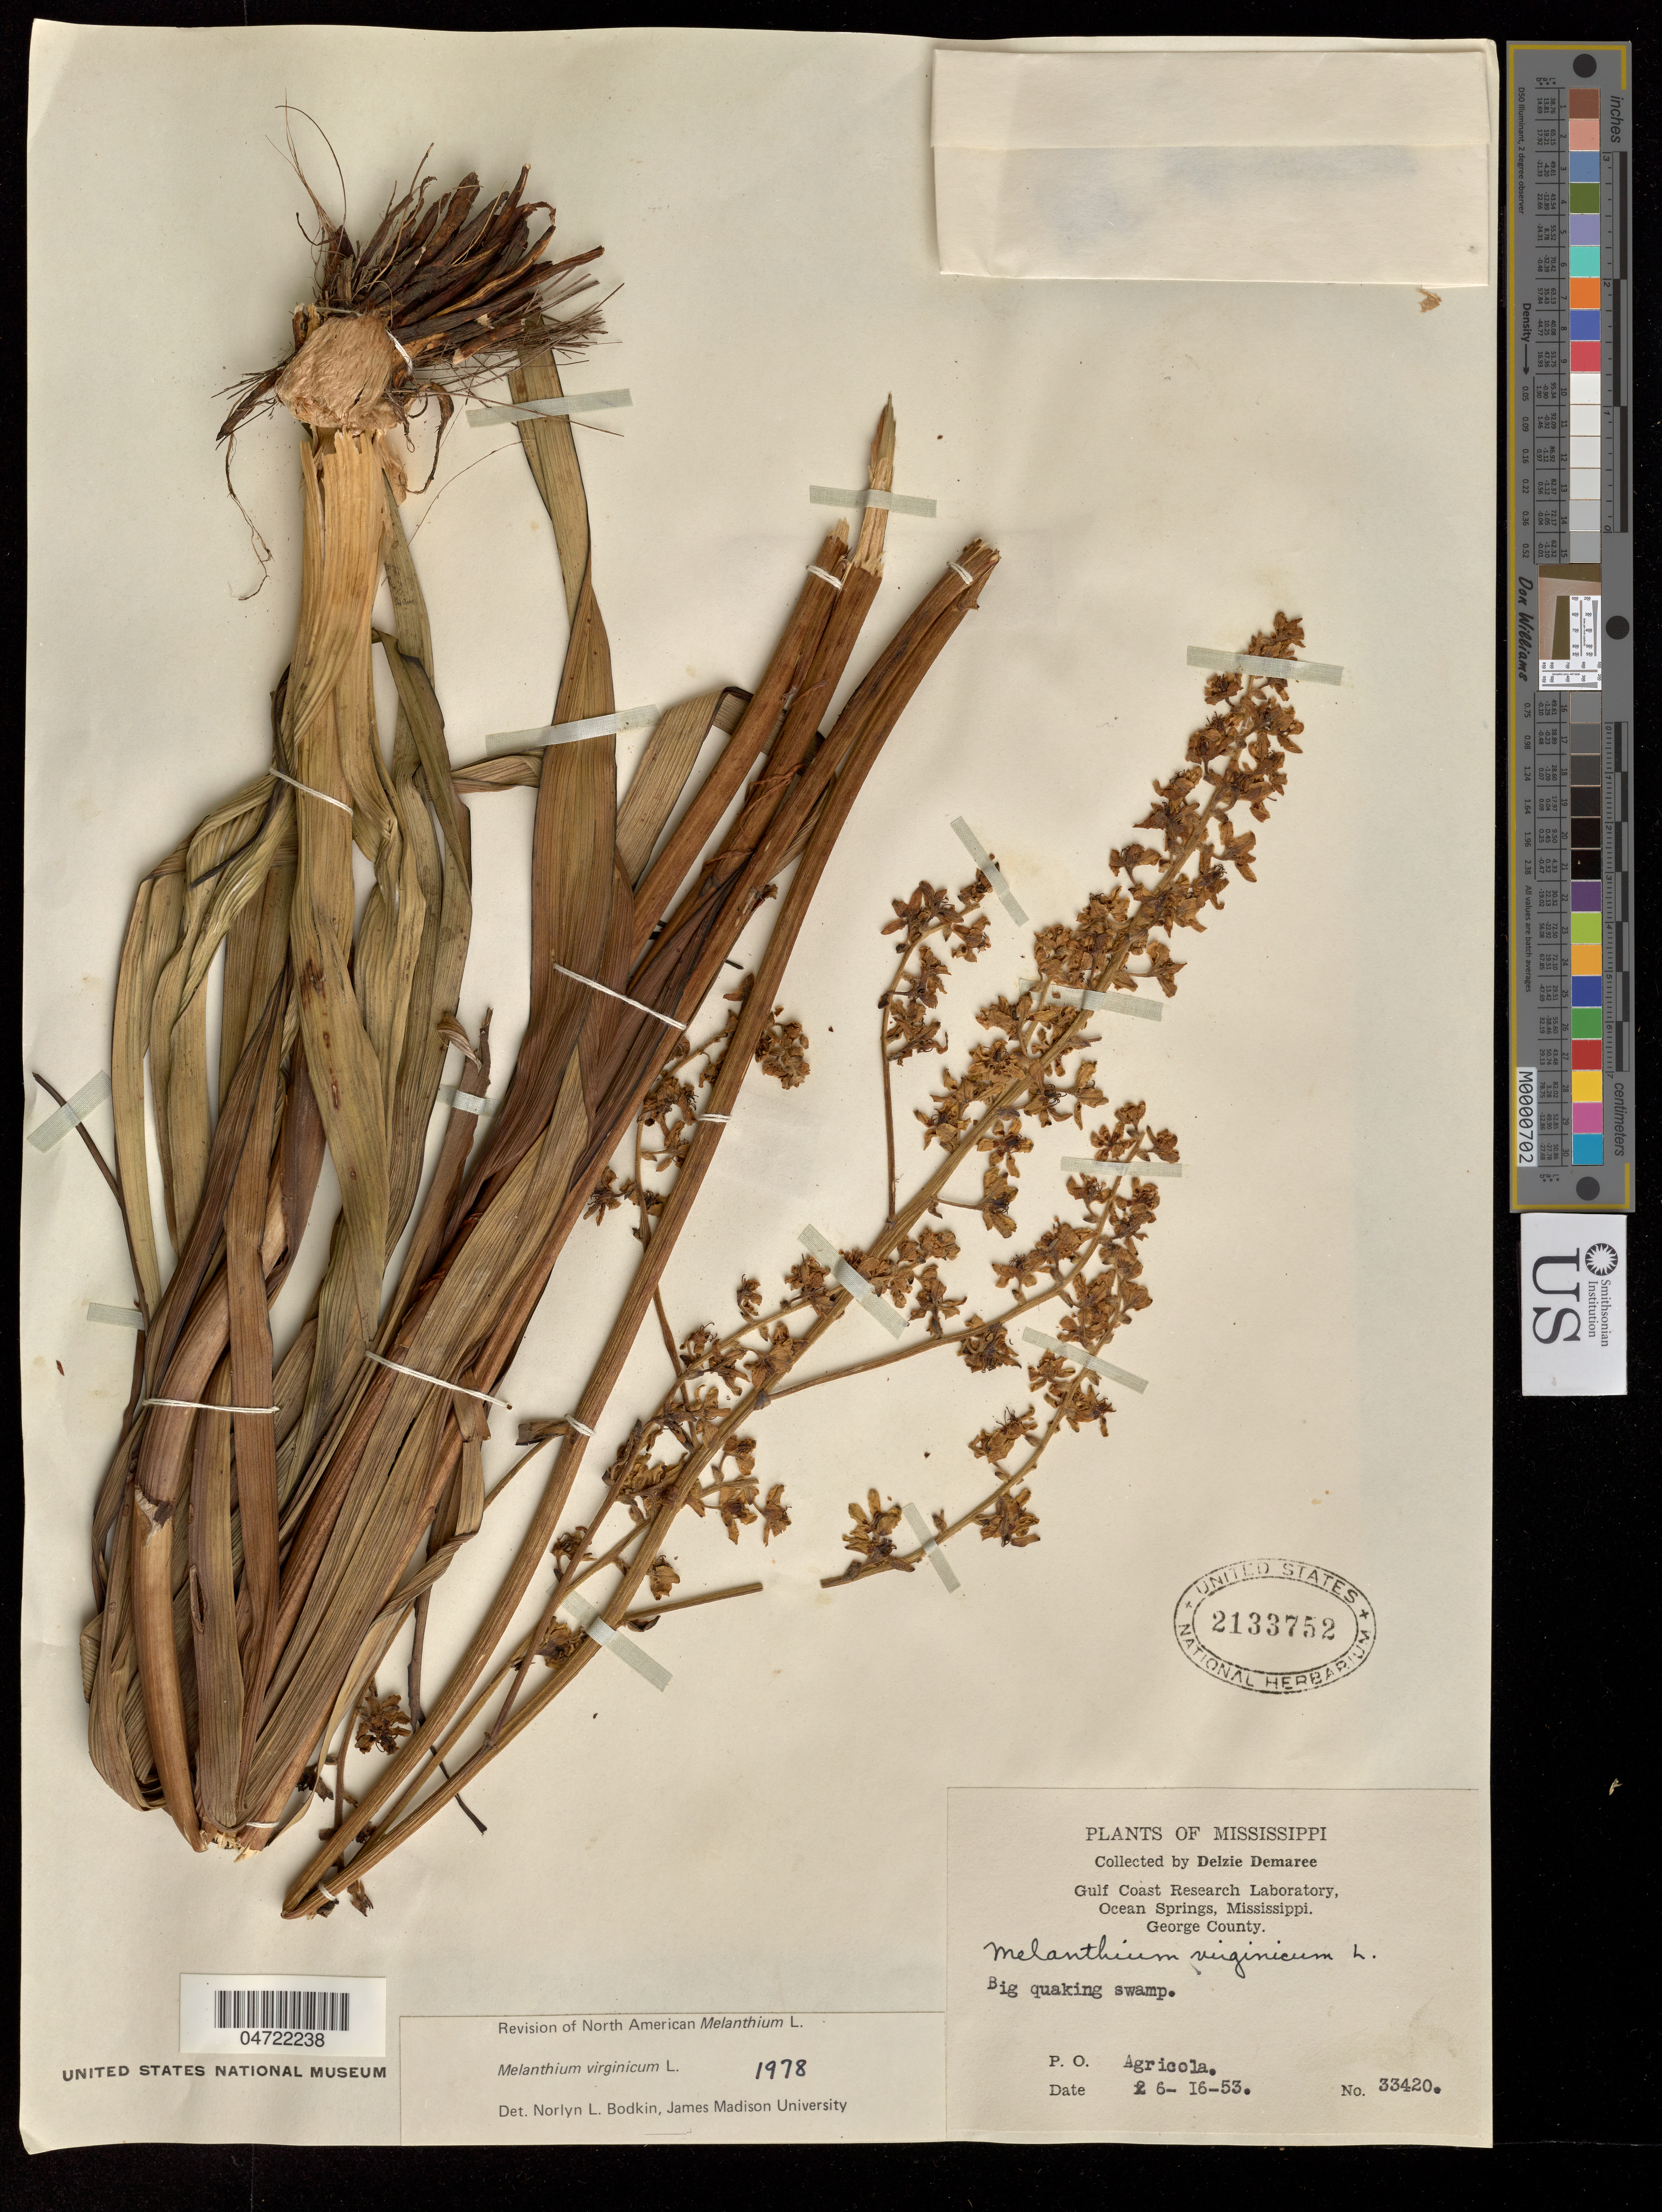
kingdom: Plantae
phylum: Tracheophyta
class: Liliopsida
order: Liliales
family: Melanthiaceae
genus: Melanthium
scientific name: Melanthium virginicum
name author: L.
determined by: Bodkin, N. L.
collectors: D. Demaree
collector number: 33420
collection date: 1953-06-06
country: United States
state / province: Mississippi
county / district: George County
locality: Agricola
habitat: Big quaking swamp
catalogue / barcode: US 2133752